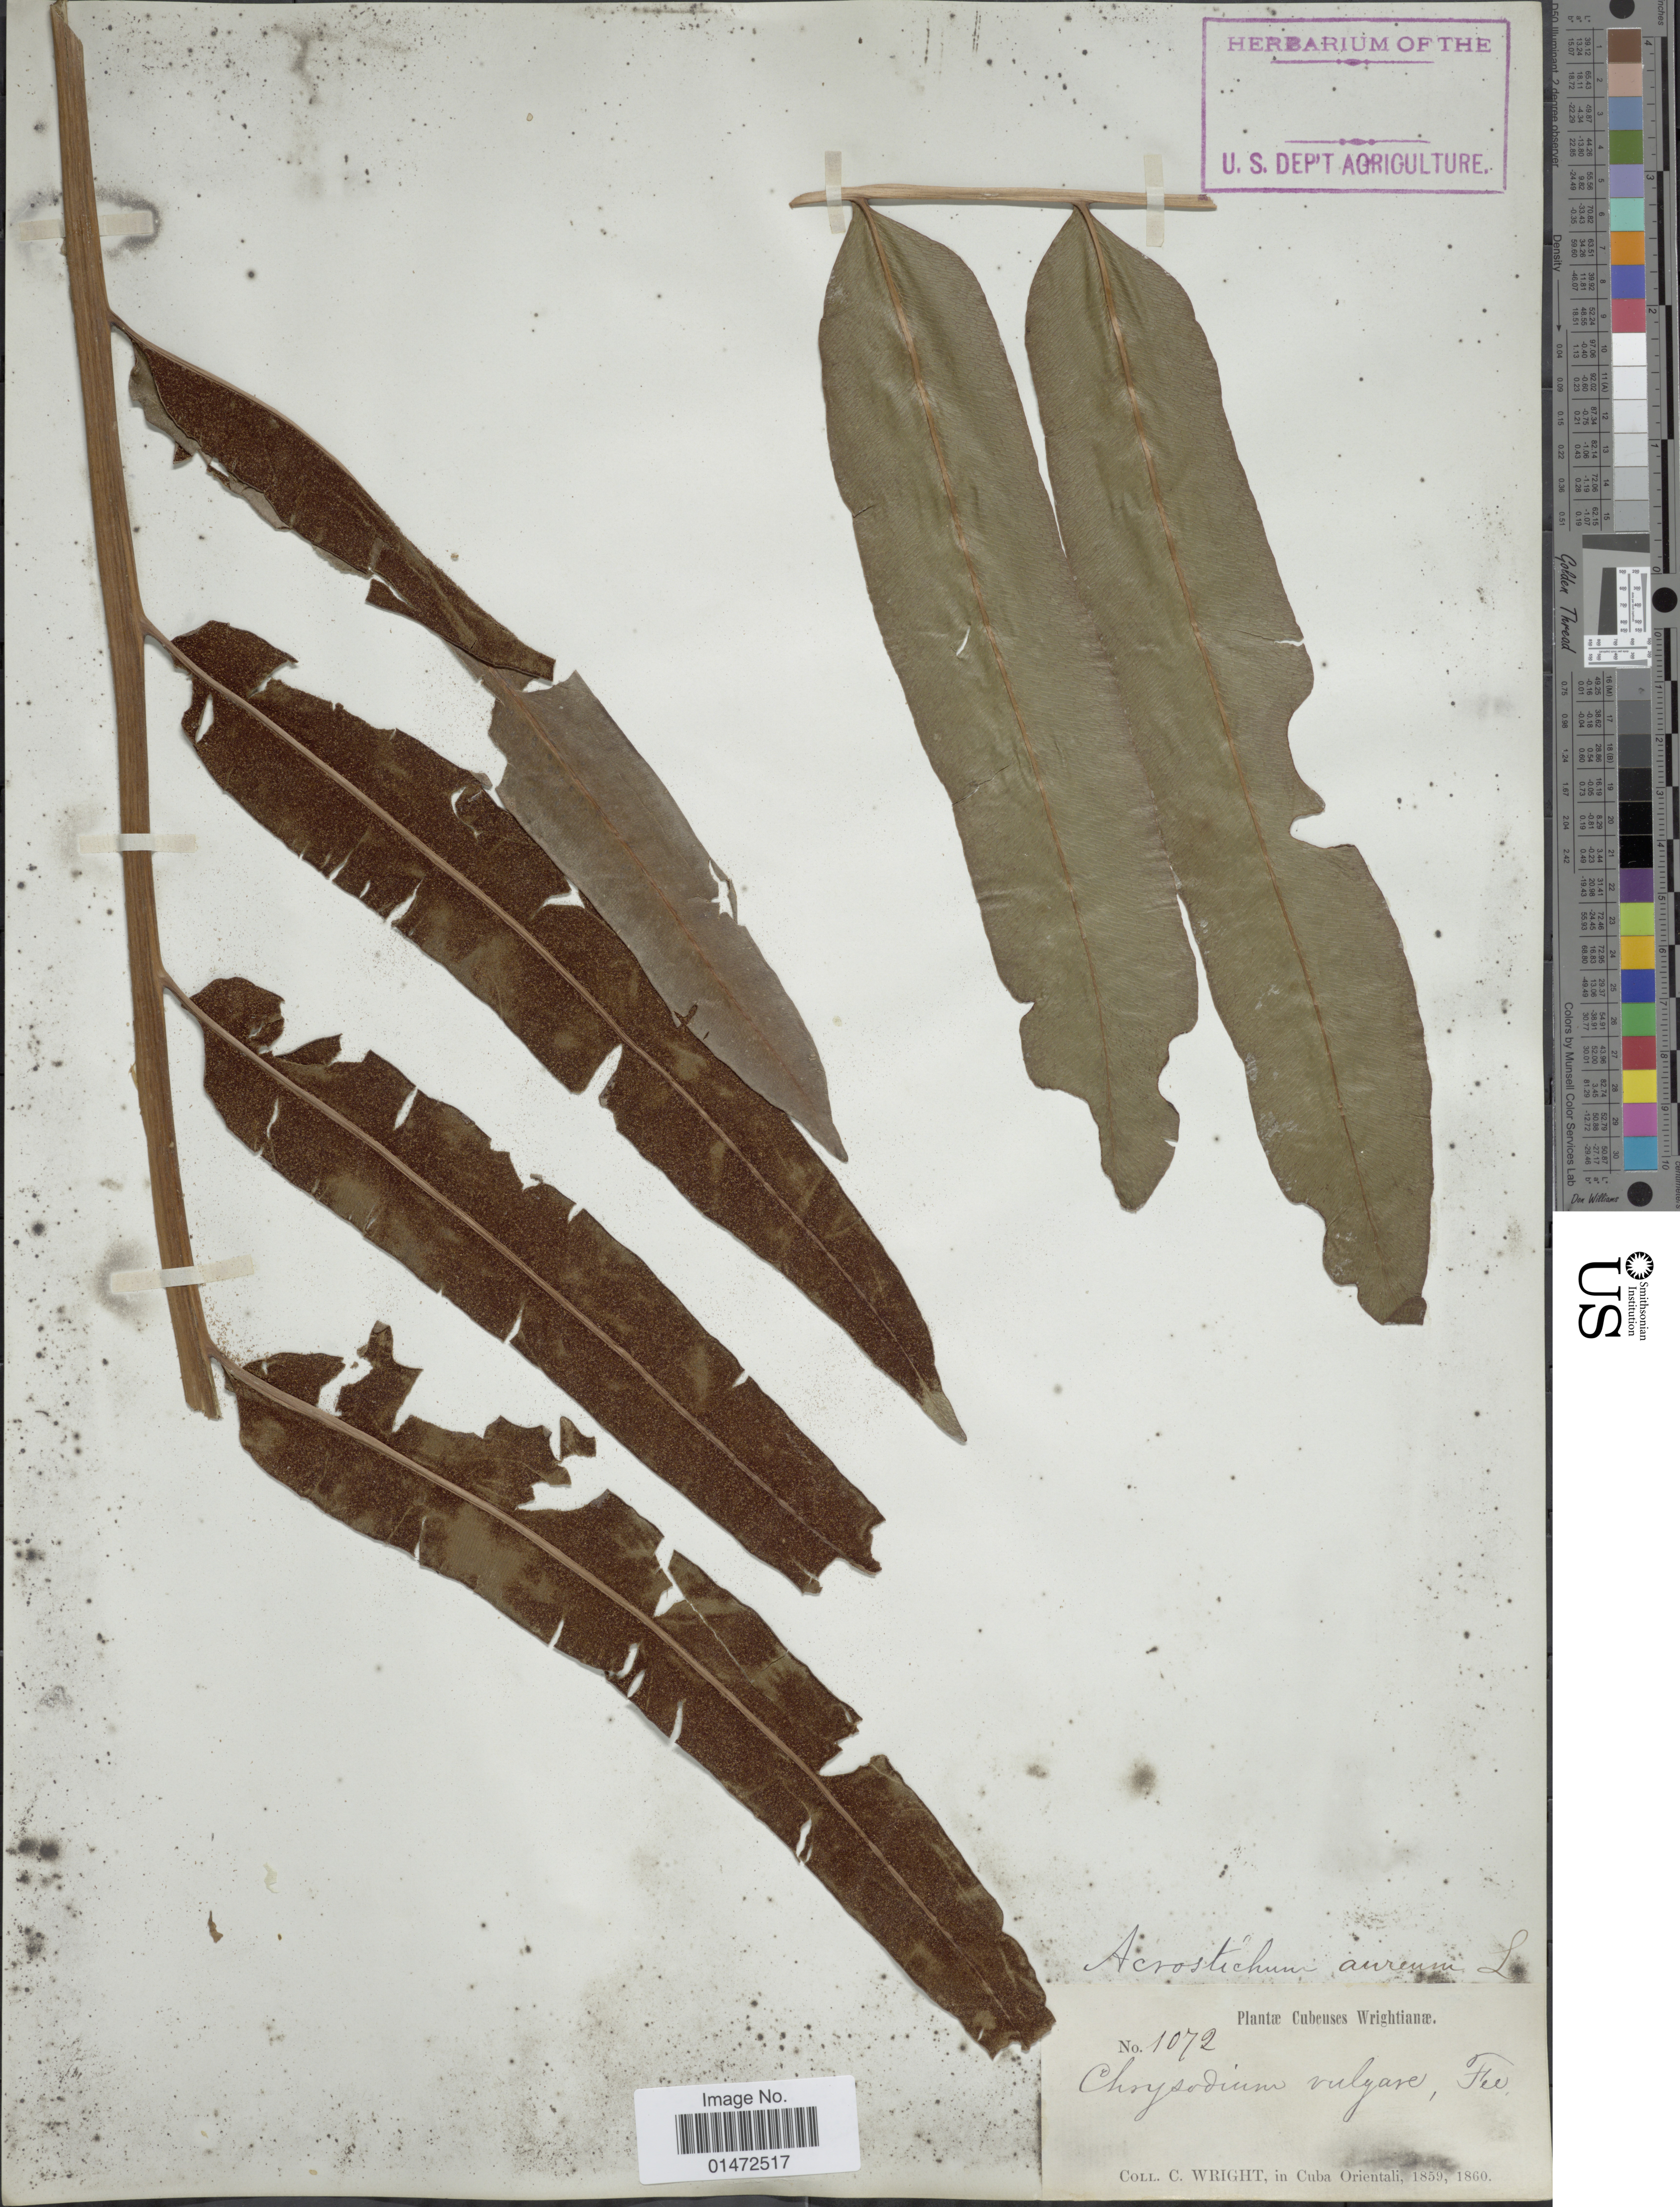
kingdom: Plantae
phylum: Tracheophyta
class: Polypodiopsida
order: Polypodiales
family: Pteridaceae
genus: Acrostichum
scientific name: Acrostichum danaeifolium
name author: Langsd. & Fisch.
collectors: C. Wright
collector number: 1072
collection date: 1859/1860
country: Cuba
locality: In Cuba Orientali